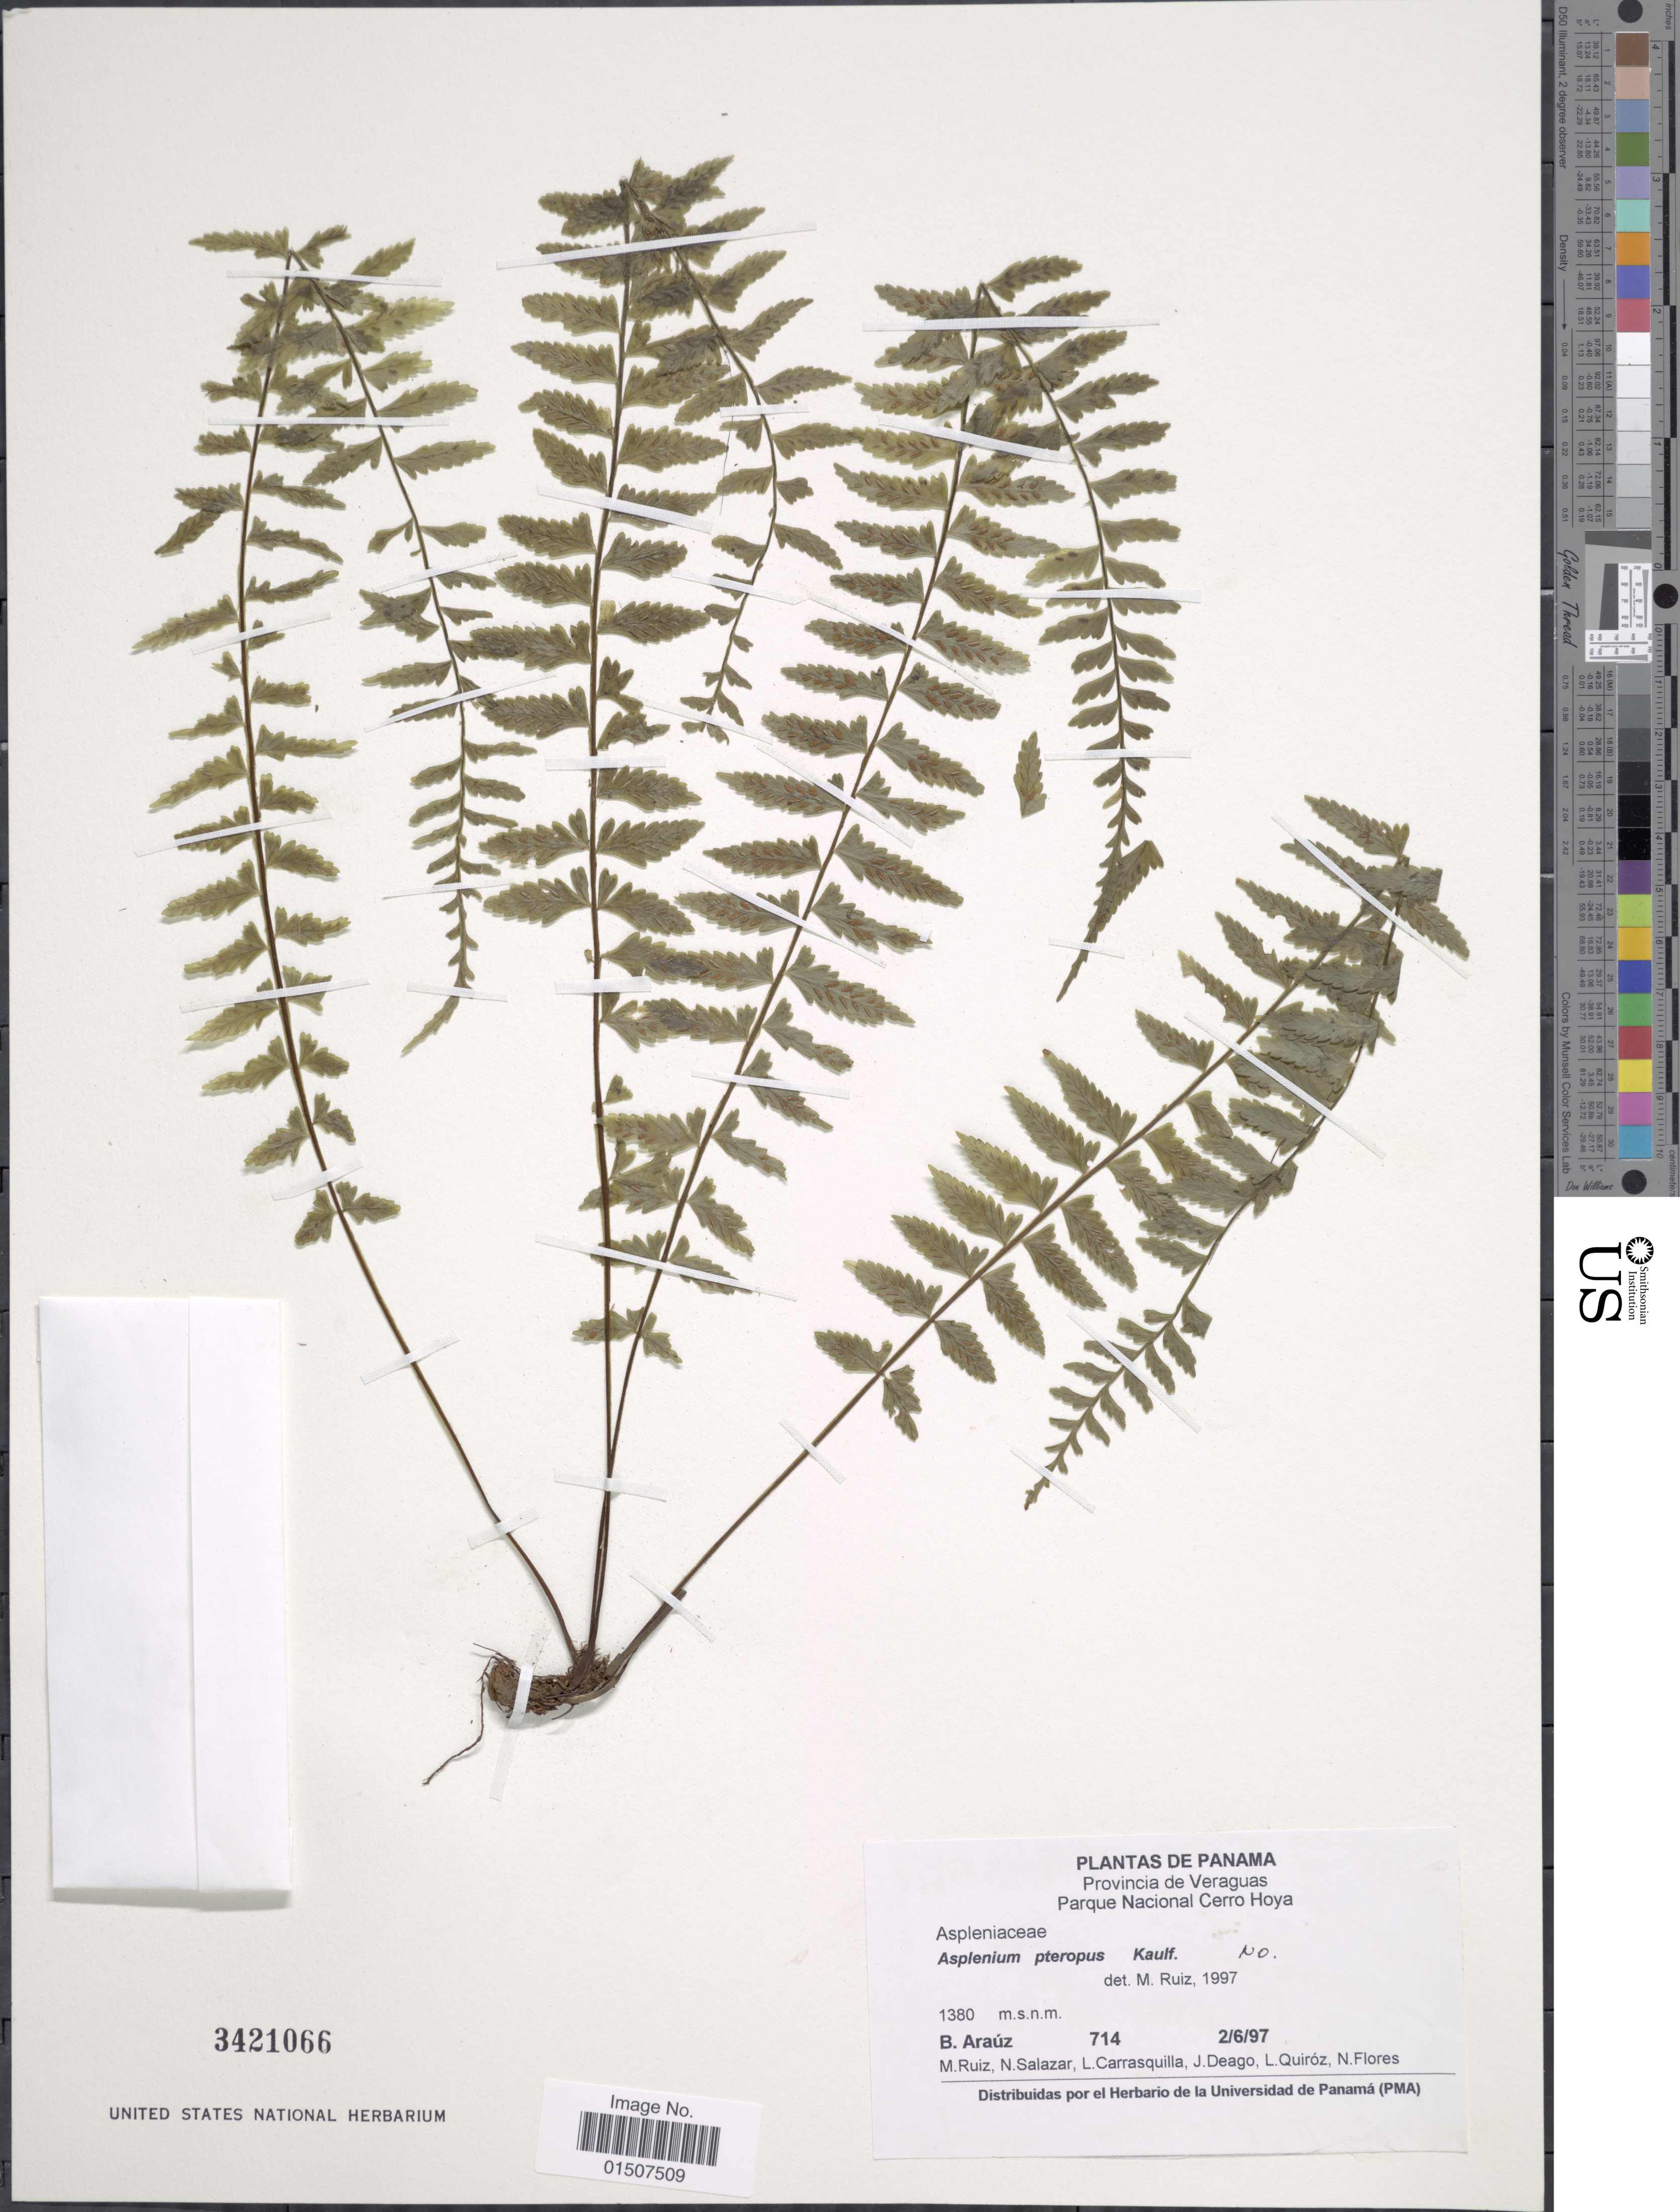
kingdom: Plantae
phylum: Tracheophyta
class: Polypodiopsida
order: Polypodiales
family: Aspleniaceae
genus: Asplenium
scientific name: Asplenium pteropus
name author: Kaulf.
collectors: B. Araúz, M. Ruiz, N. Salazar, L. Carrasquilla & et al.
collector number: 714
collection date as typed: Transcribed d/m/y: 2/6/97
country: Panama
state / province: Veraguas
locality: Provincia de Veraguas. Parque Nacional Cerro Hoya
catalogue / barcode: US 3421066